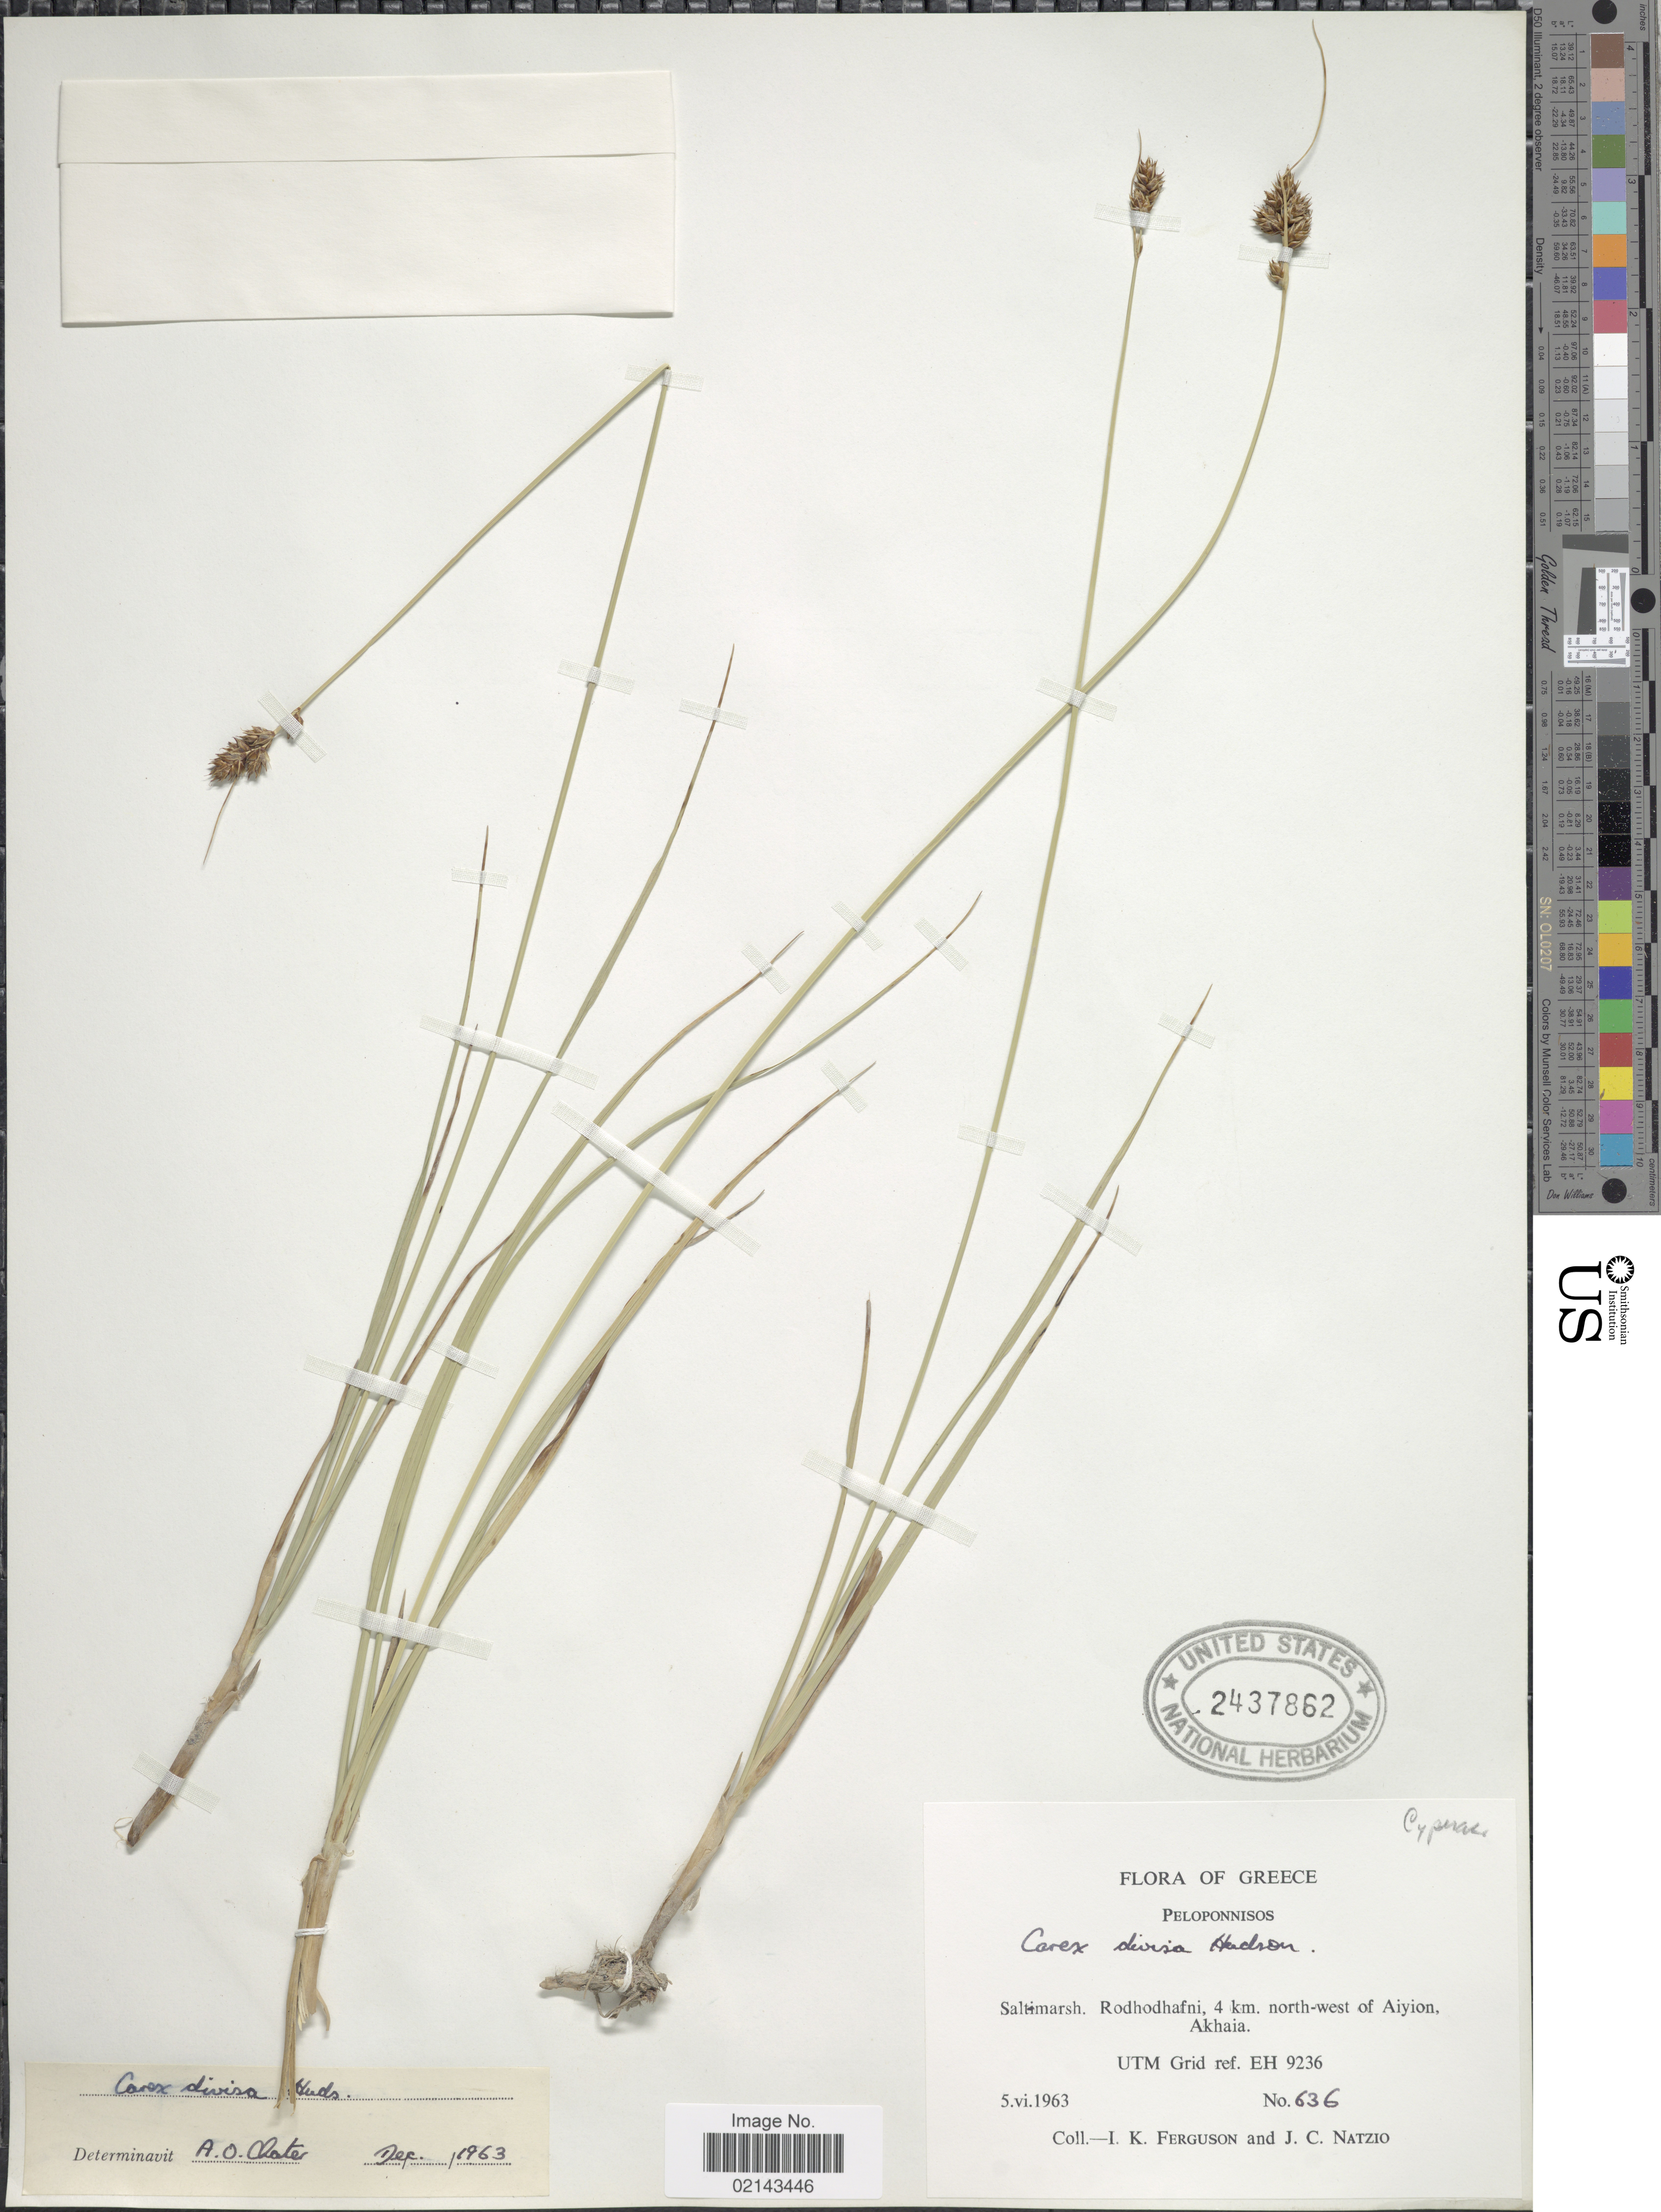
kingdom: Plantae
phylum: Tracheophyta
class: Liliopsida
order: Poales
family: Cyperaceae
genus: Carex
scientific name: Carex divisa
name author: Huds.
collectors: I. K. Ferguson & J. Natzio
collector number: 636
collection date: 1963-06-05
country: Greece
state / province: Peloponnese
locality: Saltimarsh. Rodhodhafni, 4 km. north-west of Aiyion, Akhaia. UTM Grid ref. EH 9236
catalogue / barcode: US 2437862